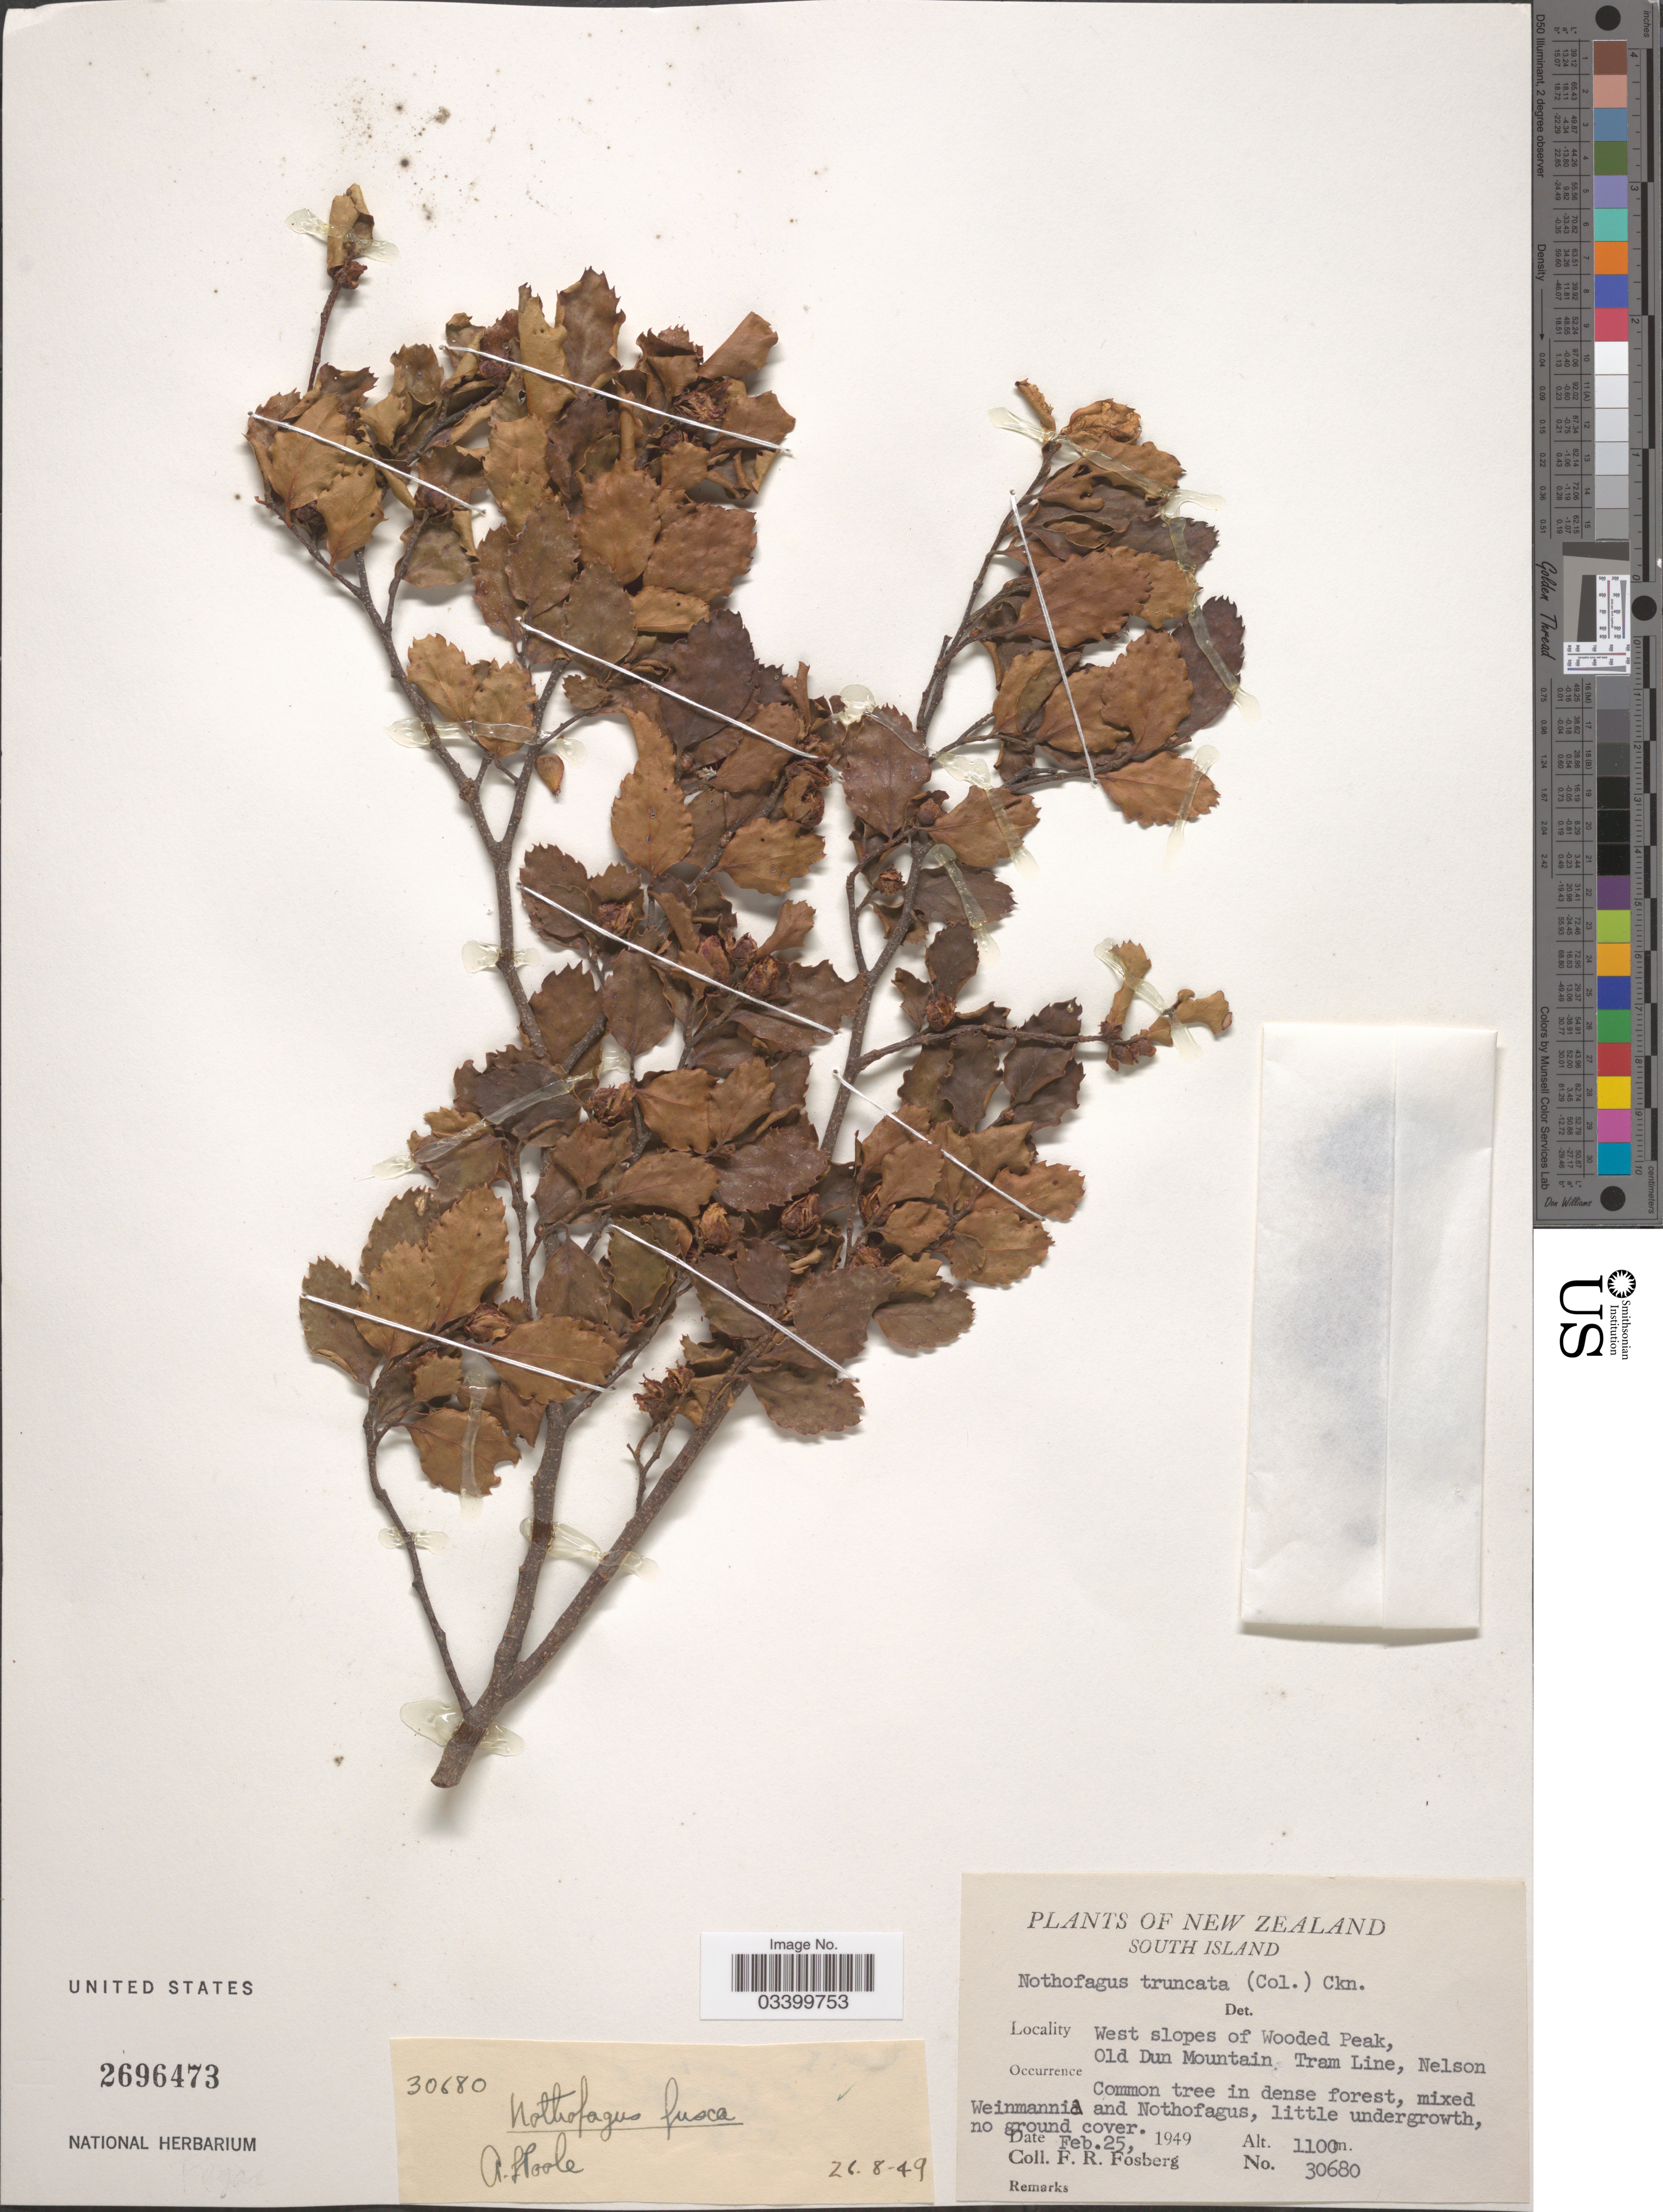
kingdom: Plantae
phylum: Tracheophyta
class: Magnoliopsida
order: Fagales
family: Nothofagaceae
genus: Nothofagus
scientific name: Nothofagus fusca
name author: (Hook. f.) Oerst.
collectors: F. R. Fosberg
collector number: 30680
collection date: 1949-02-25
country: New Zealand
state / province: Nelson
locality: South Island. West slopes of Wooded Peak, Old Dun Mountain Tram Line.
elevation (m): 1100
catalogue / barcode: US 2696473